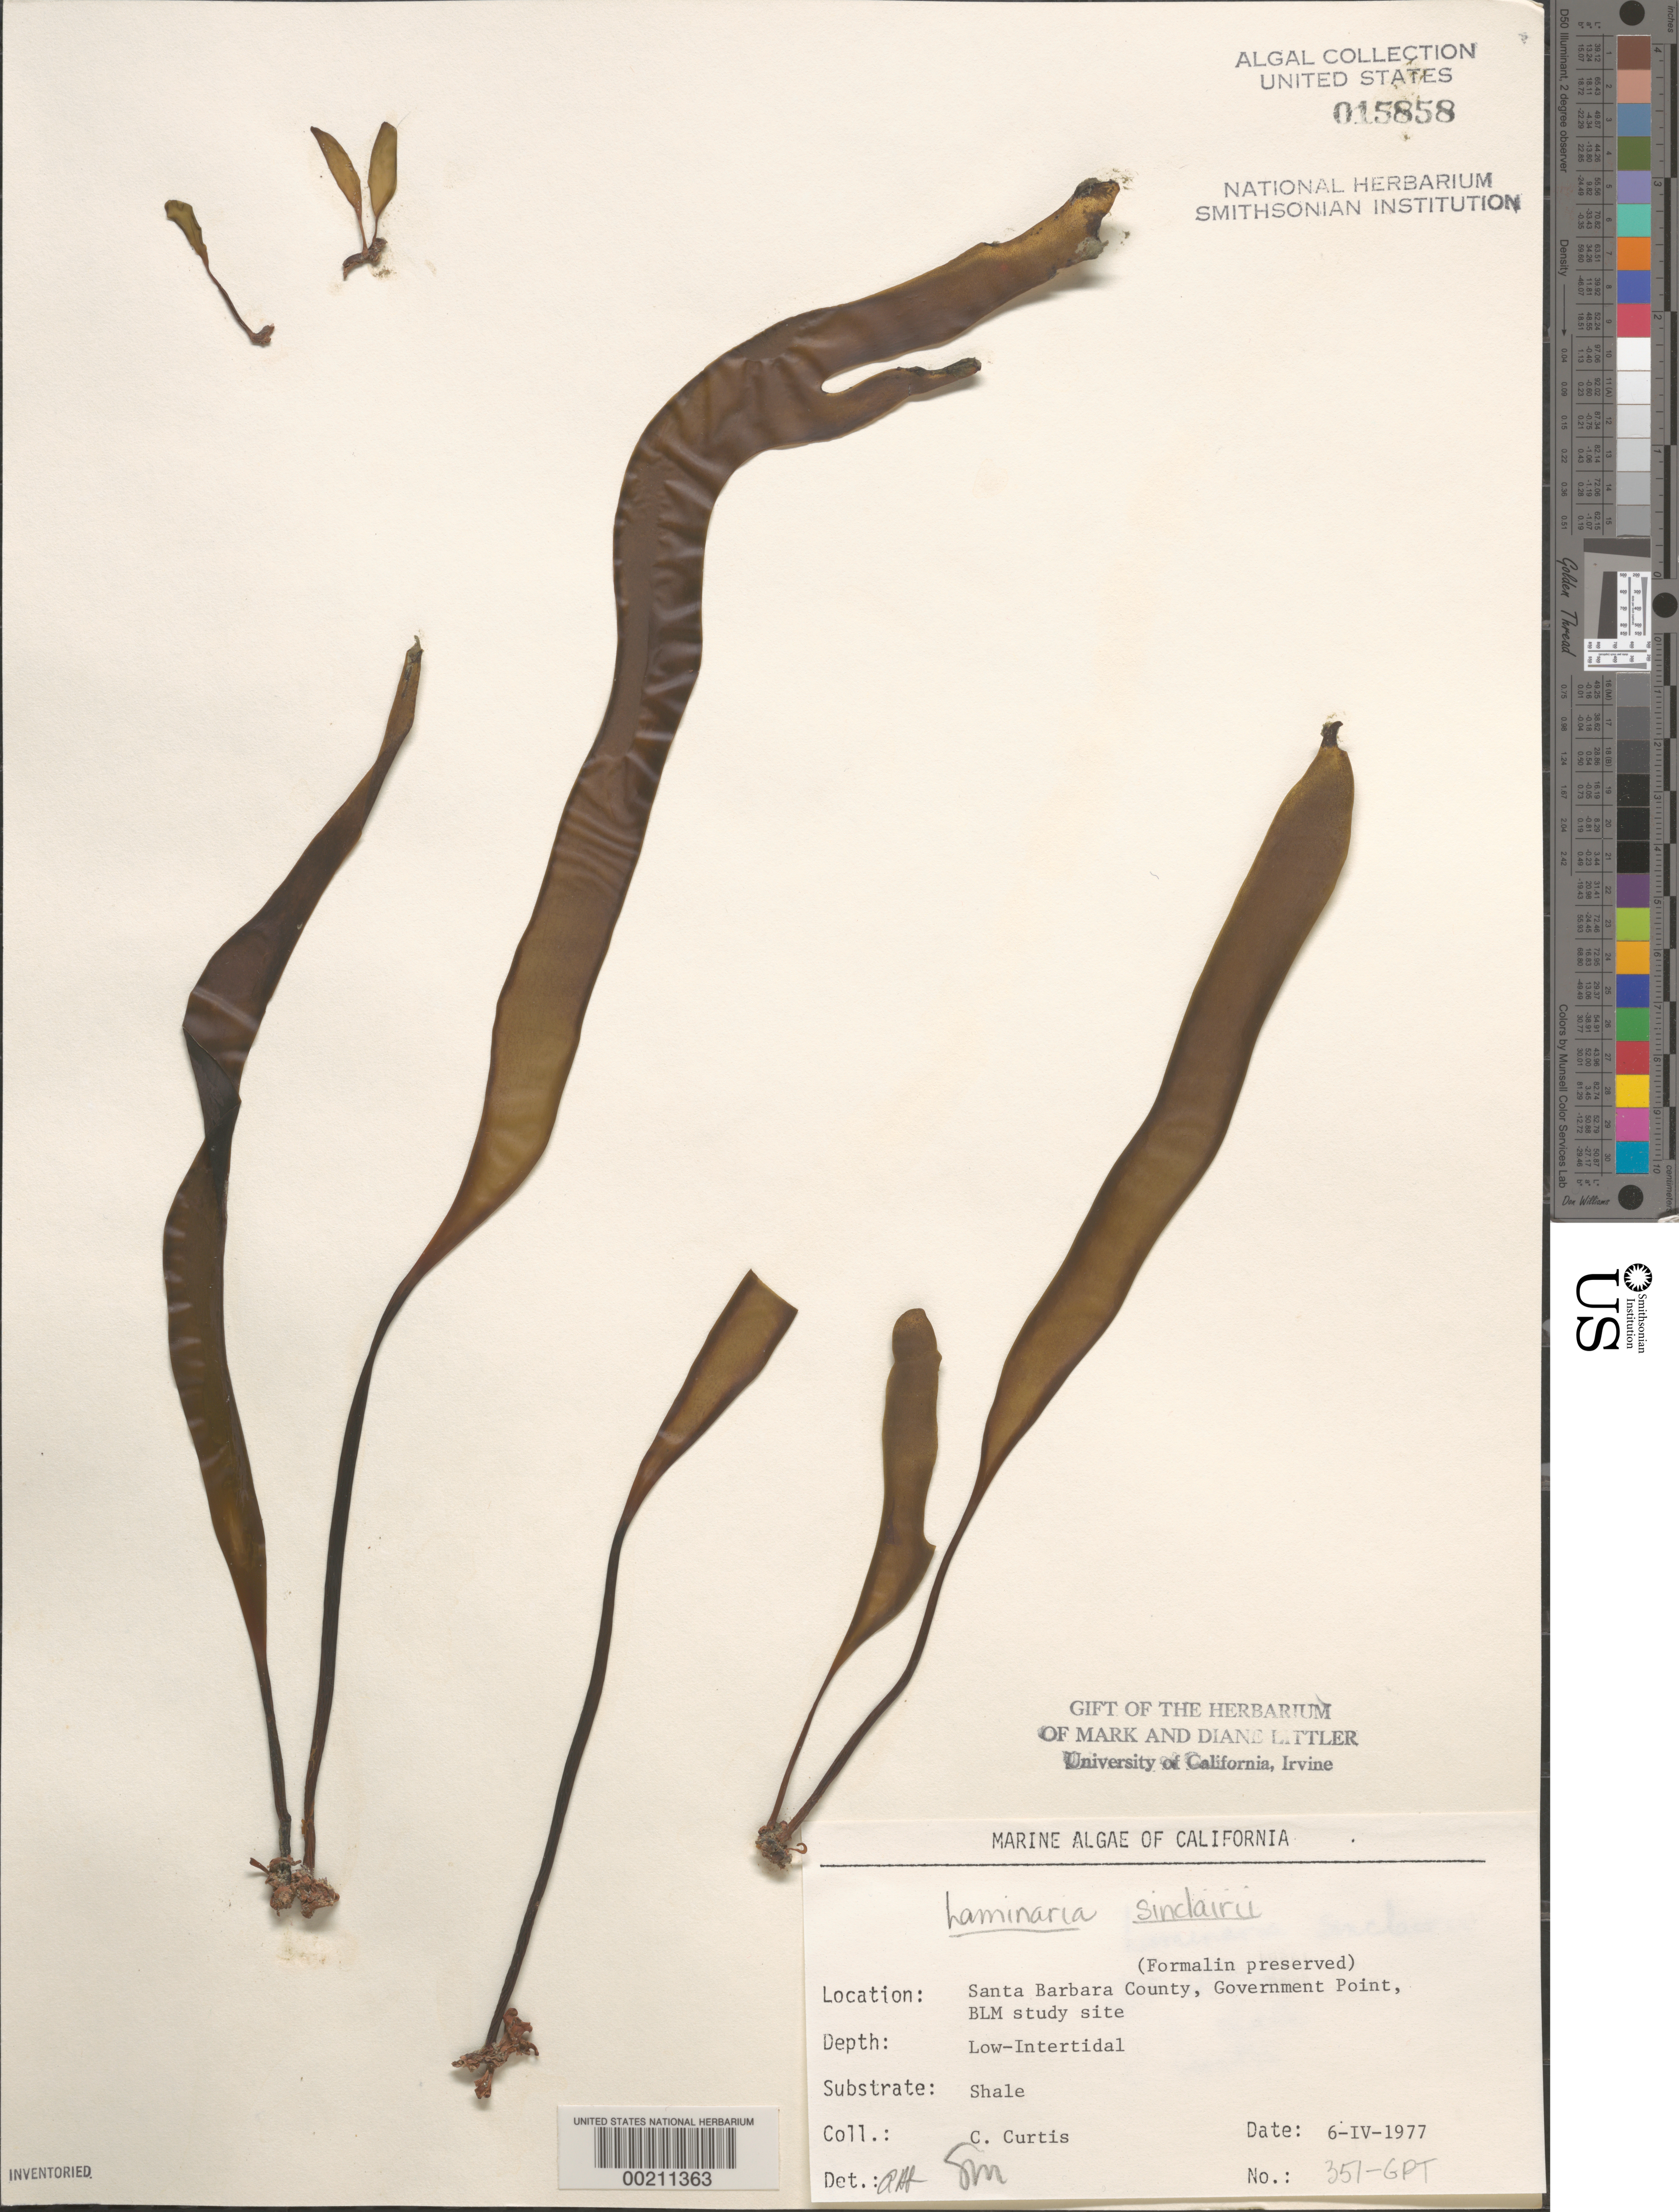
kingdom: Chromista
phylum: Ochrophyta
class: Phaeophyceae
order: Laminariales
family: Laminariaceae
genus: Laminaria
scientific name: Laminaria sinclairii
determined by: Sims, Robert H.; Murray, S. N.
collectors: C. Curtis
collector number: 351-GPT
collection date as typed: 06 Apr 1977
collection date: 1977-04-06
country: United States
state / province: California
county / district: Santa Barbara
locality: Government Point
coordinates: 34 26'31"N, 120 24'06"W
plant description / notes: BLM-SOCALBIGHT Rocky Intertidal Survey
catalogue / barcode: US 15858